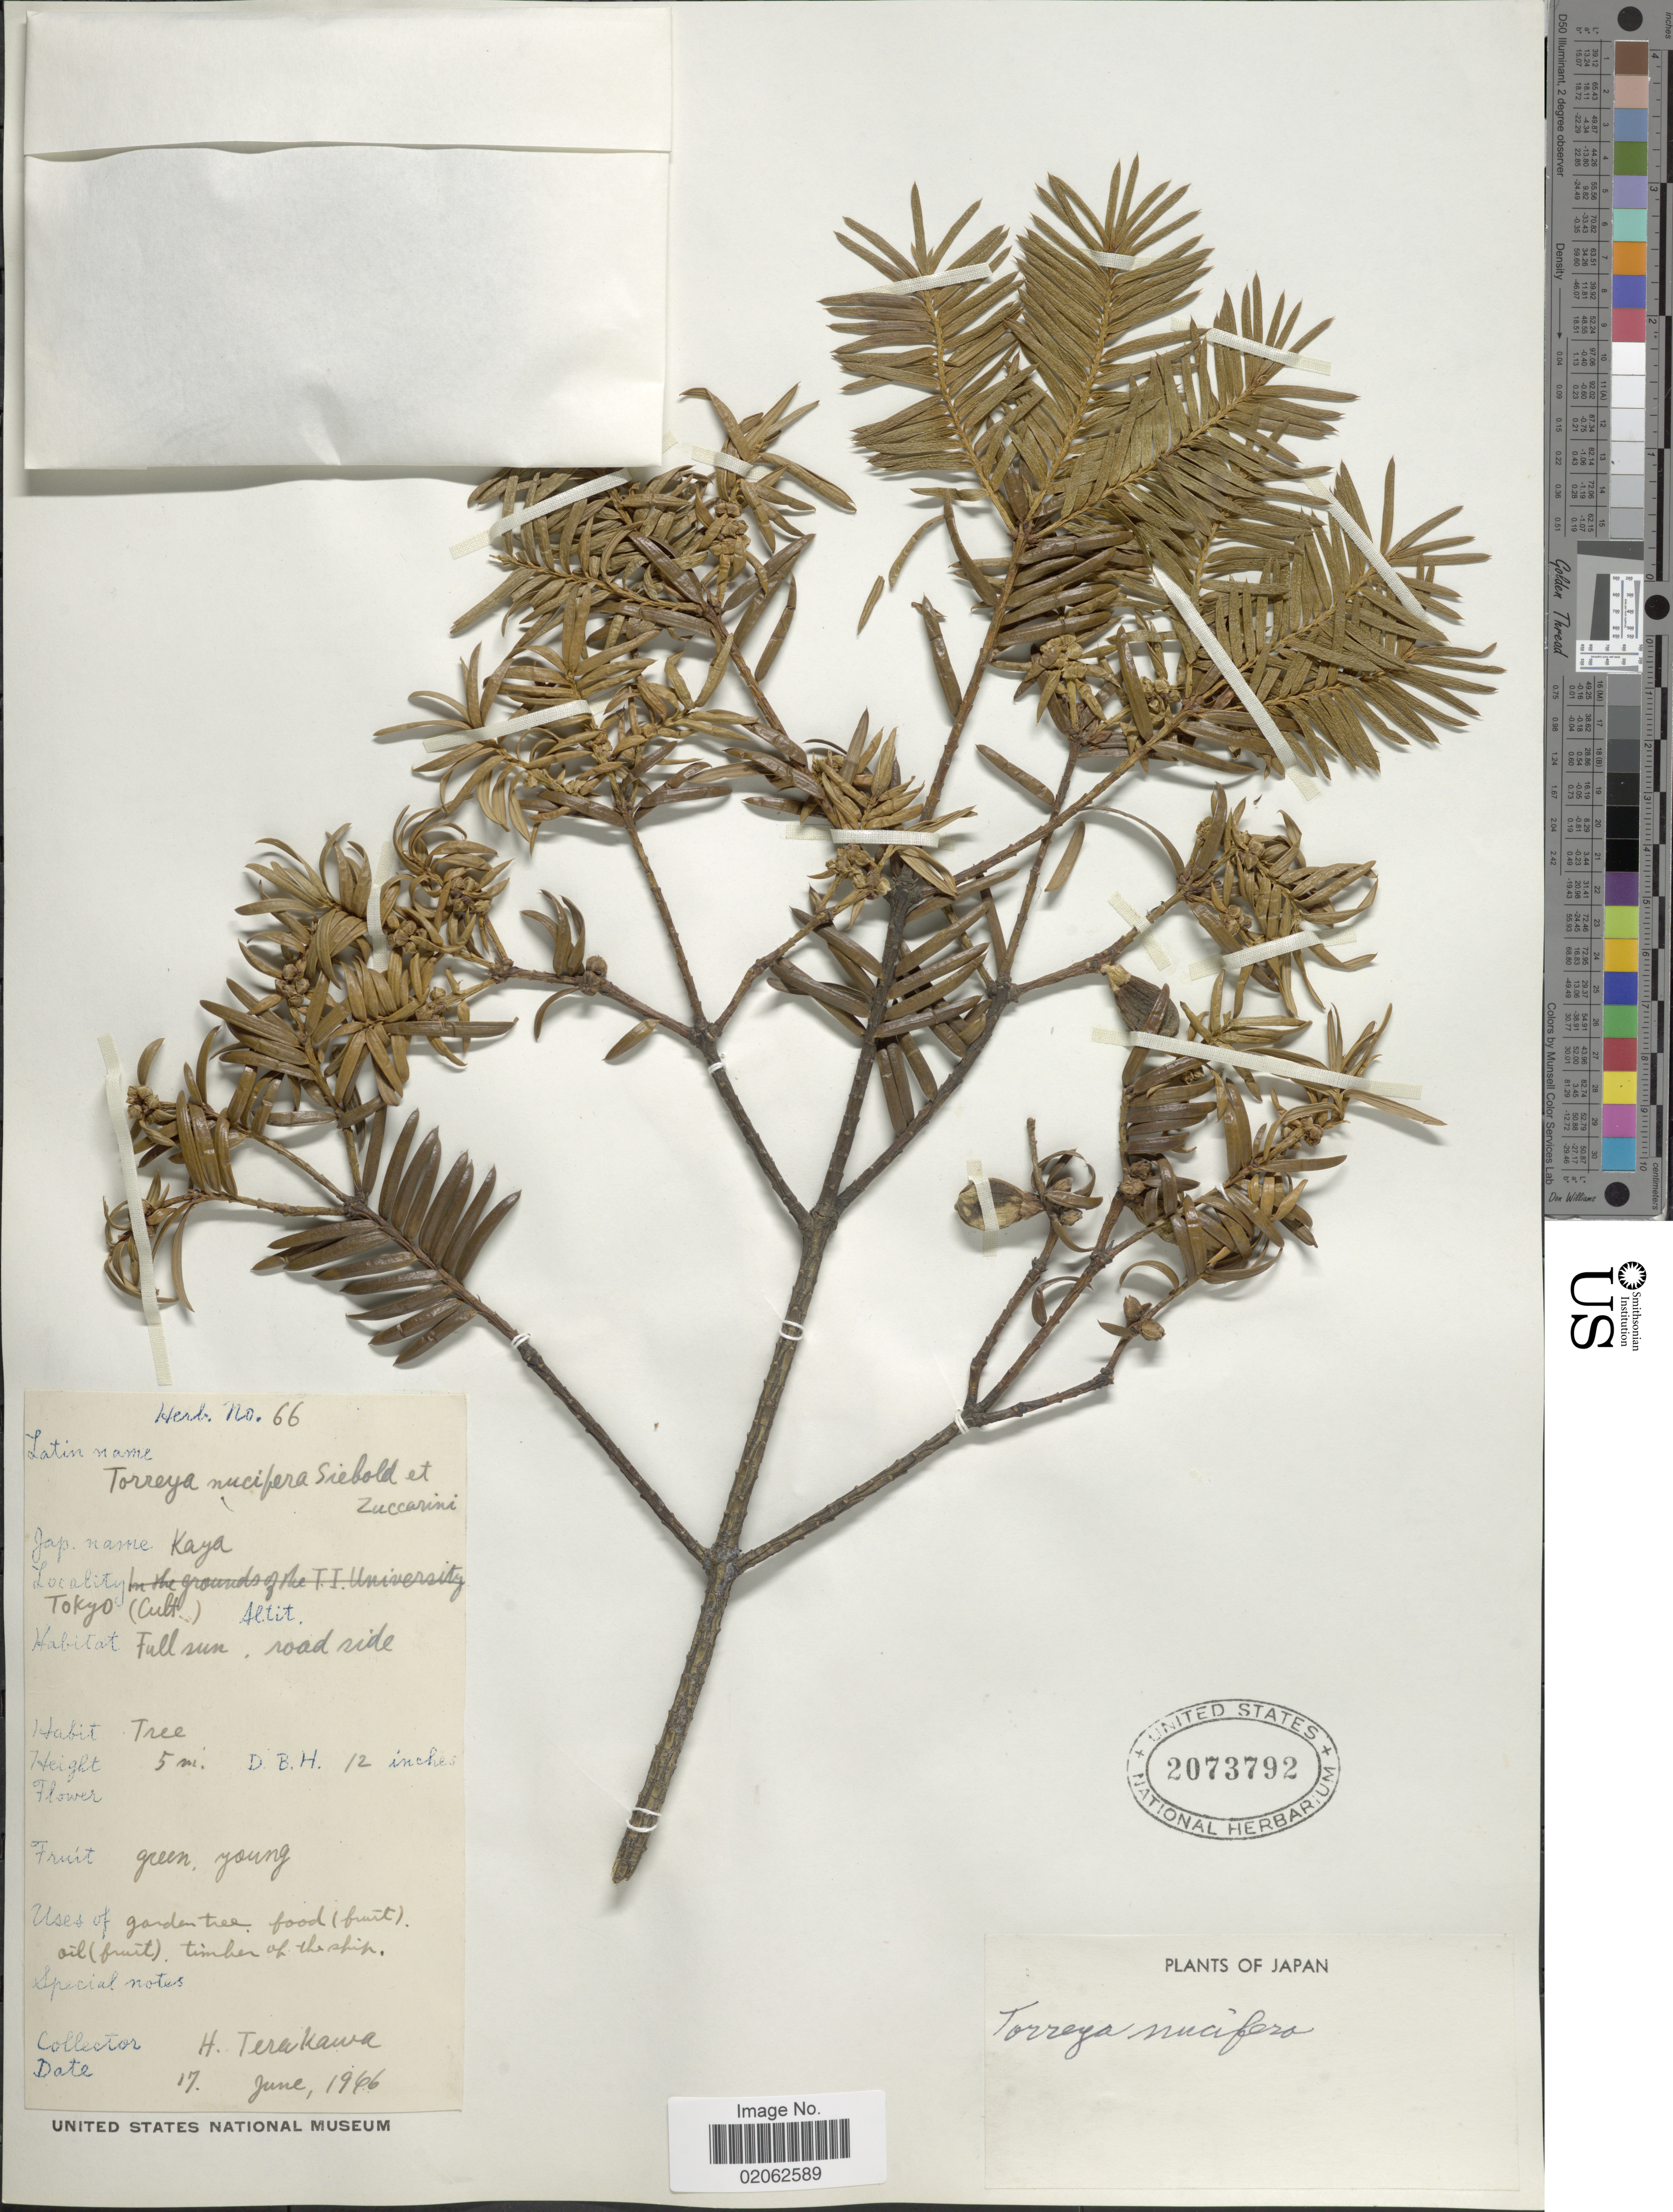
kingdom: Plantae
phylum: Tracheophyta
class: Pinopsida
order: Pinales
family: Taxaceae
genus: Torreya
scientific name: Torreya nucifera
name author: (L.) Siebold & Zucc.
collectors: H. Terakawa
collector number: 66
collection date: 1966-06-17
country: Japan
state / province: Tokyo, Federal City of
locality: Tokyo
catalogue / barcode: US 2073792